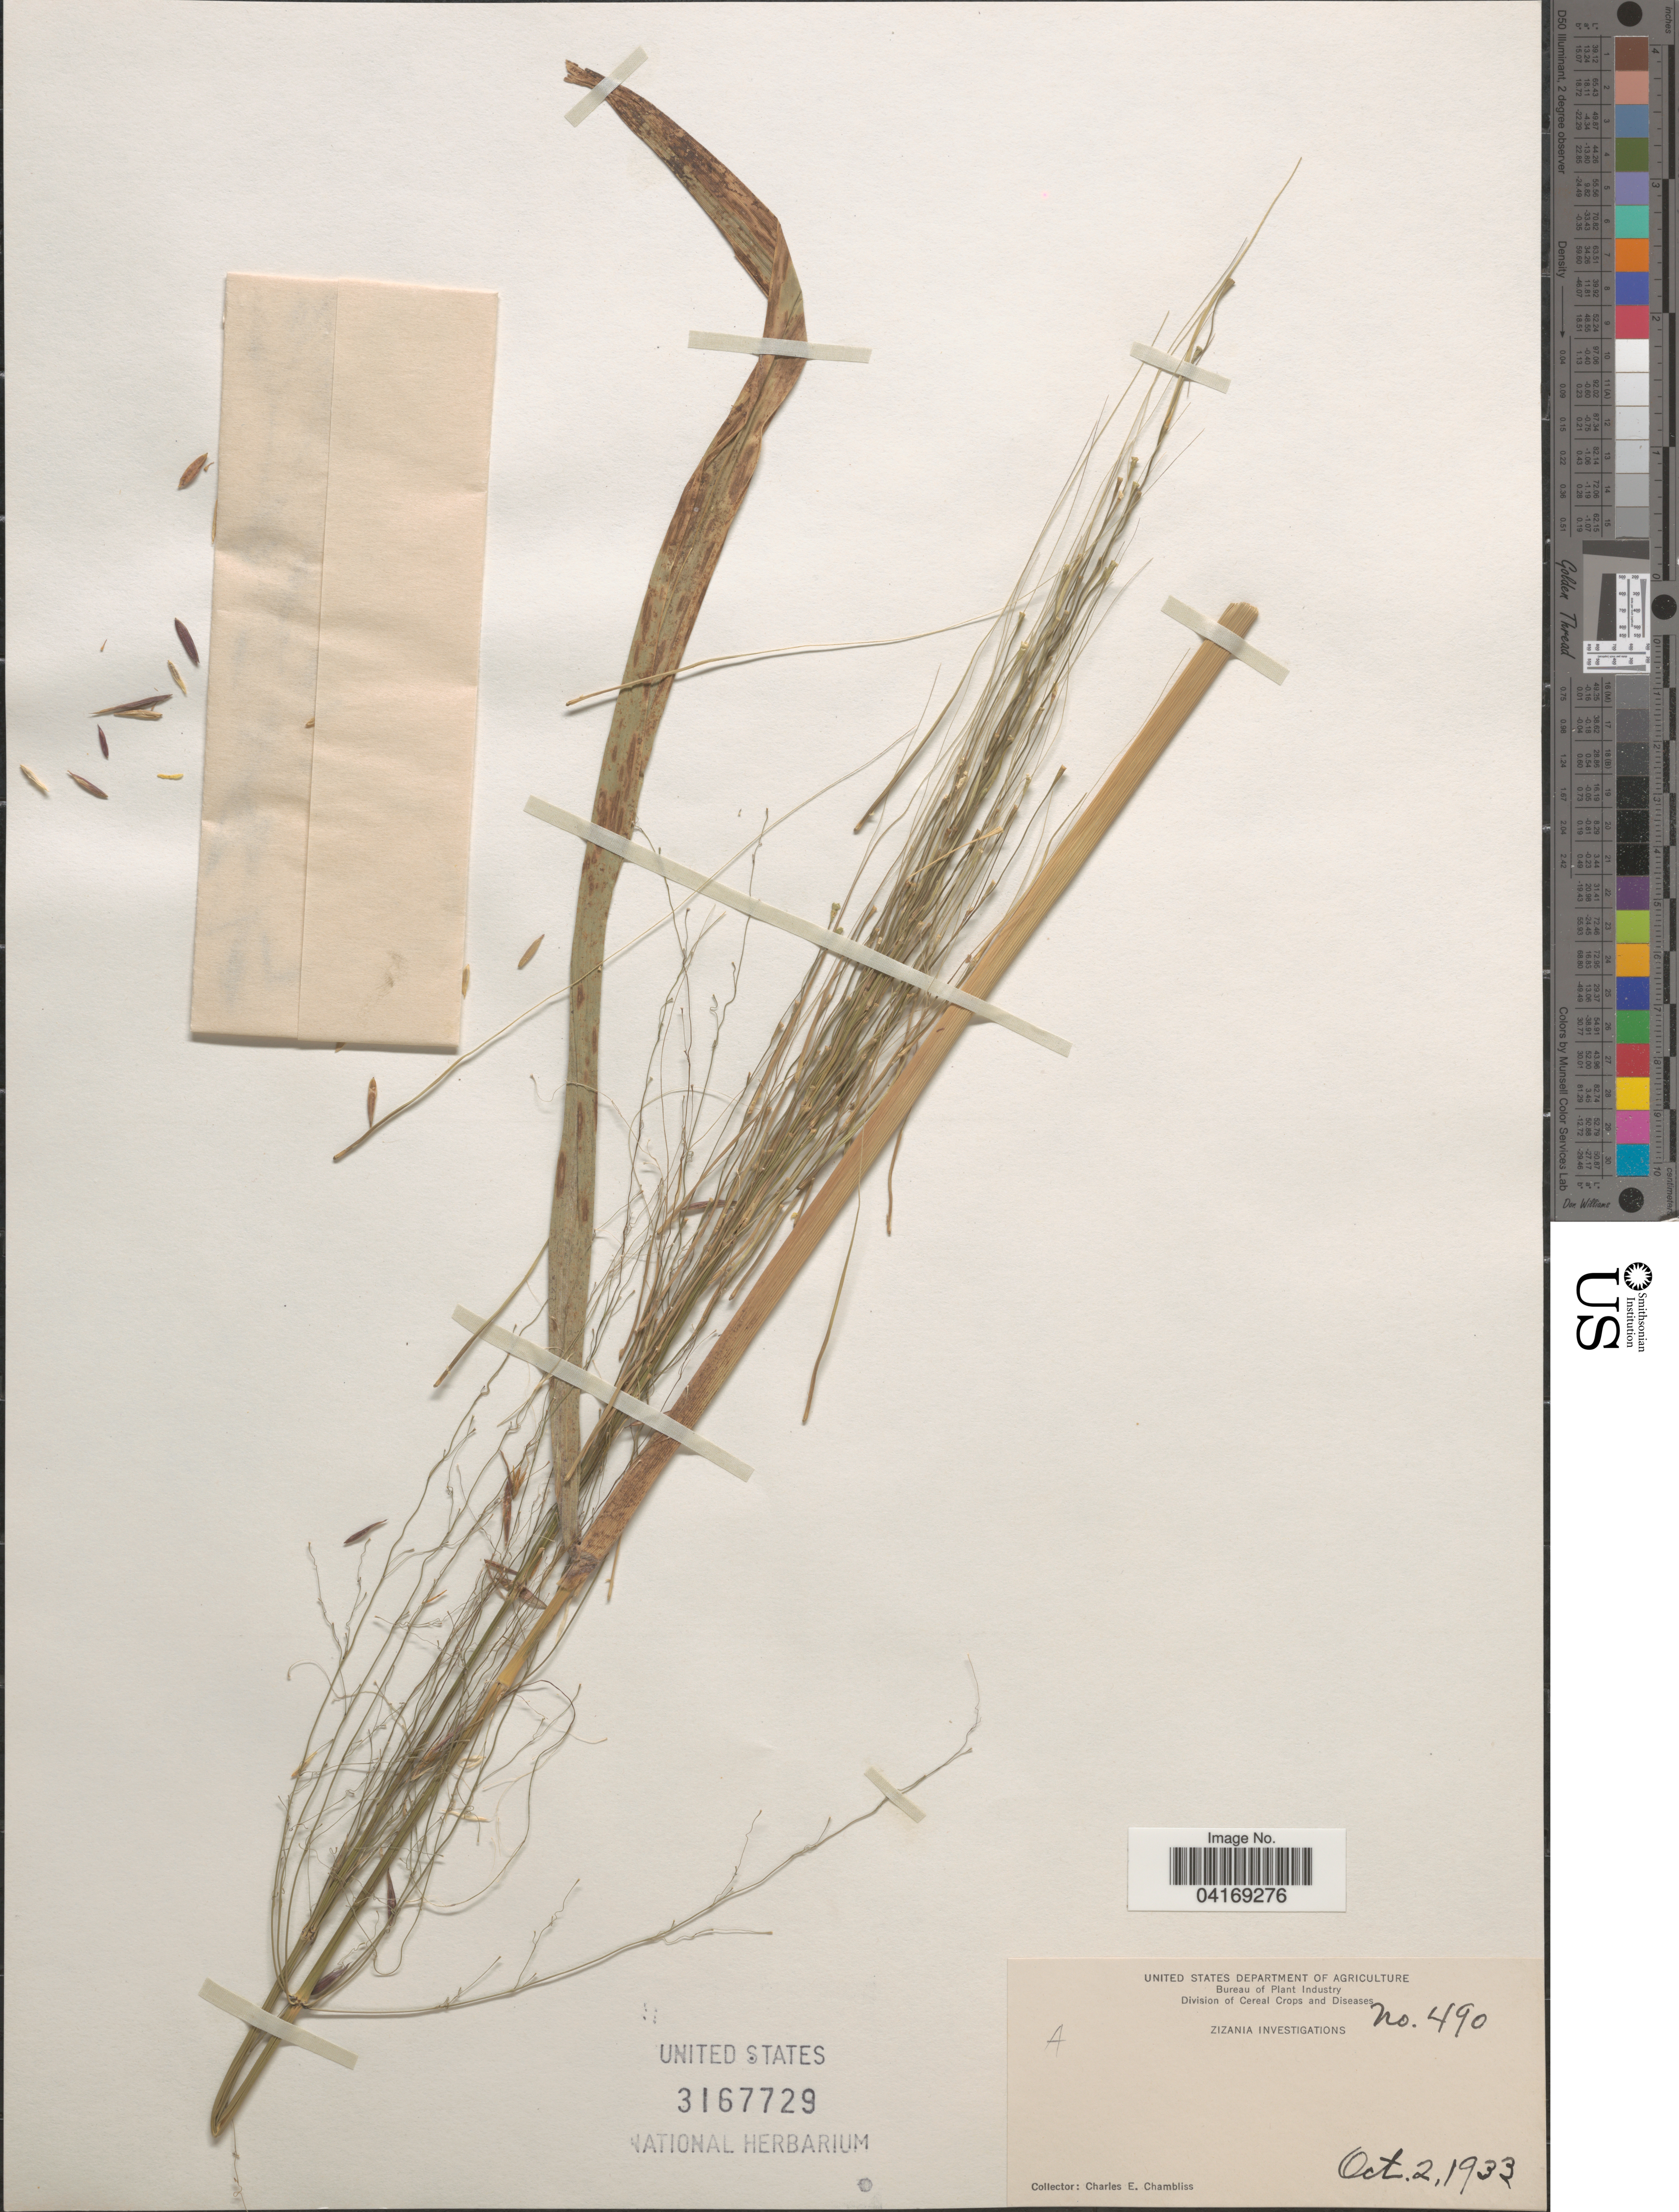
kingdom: Plantae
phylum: Tracheophyta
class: Liliopsida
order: Poales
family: Poaceae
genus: Zizania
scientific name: Zizania sp.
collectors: C. Chambliss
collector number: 490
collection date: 1933-10-02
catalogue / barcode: US 3167729